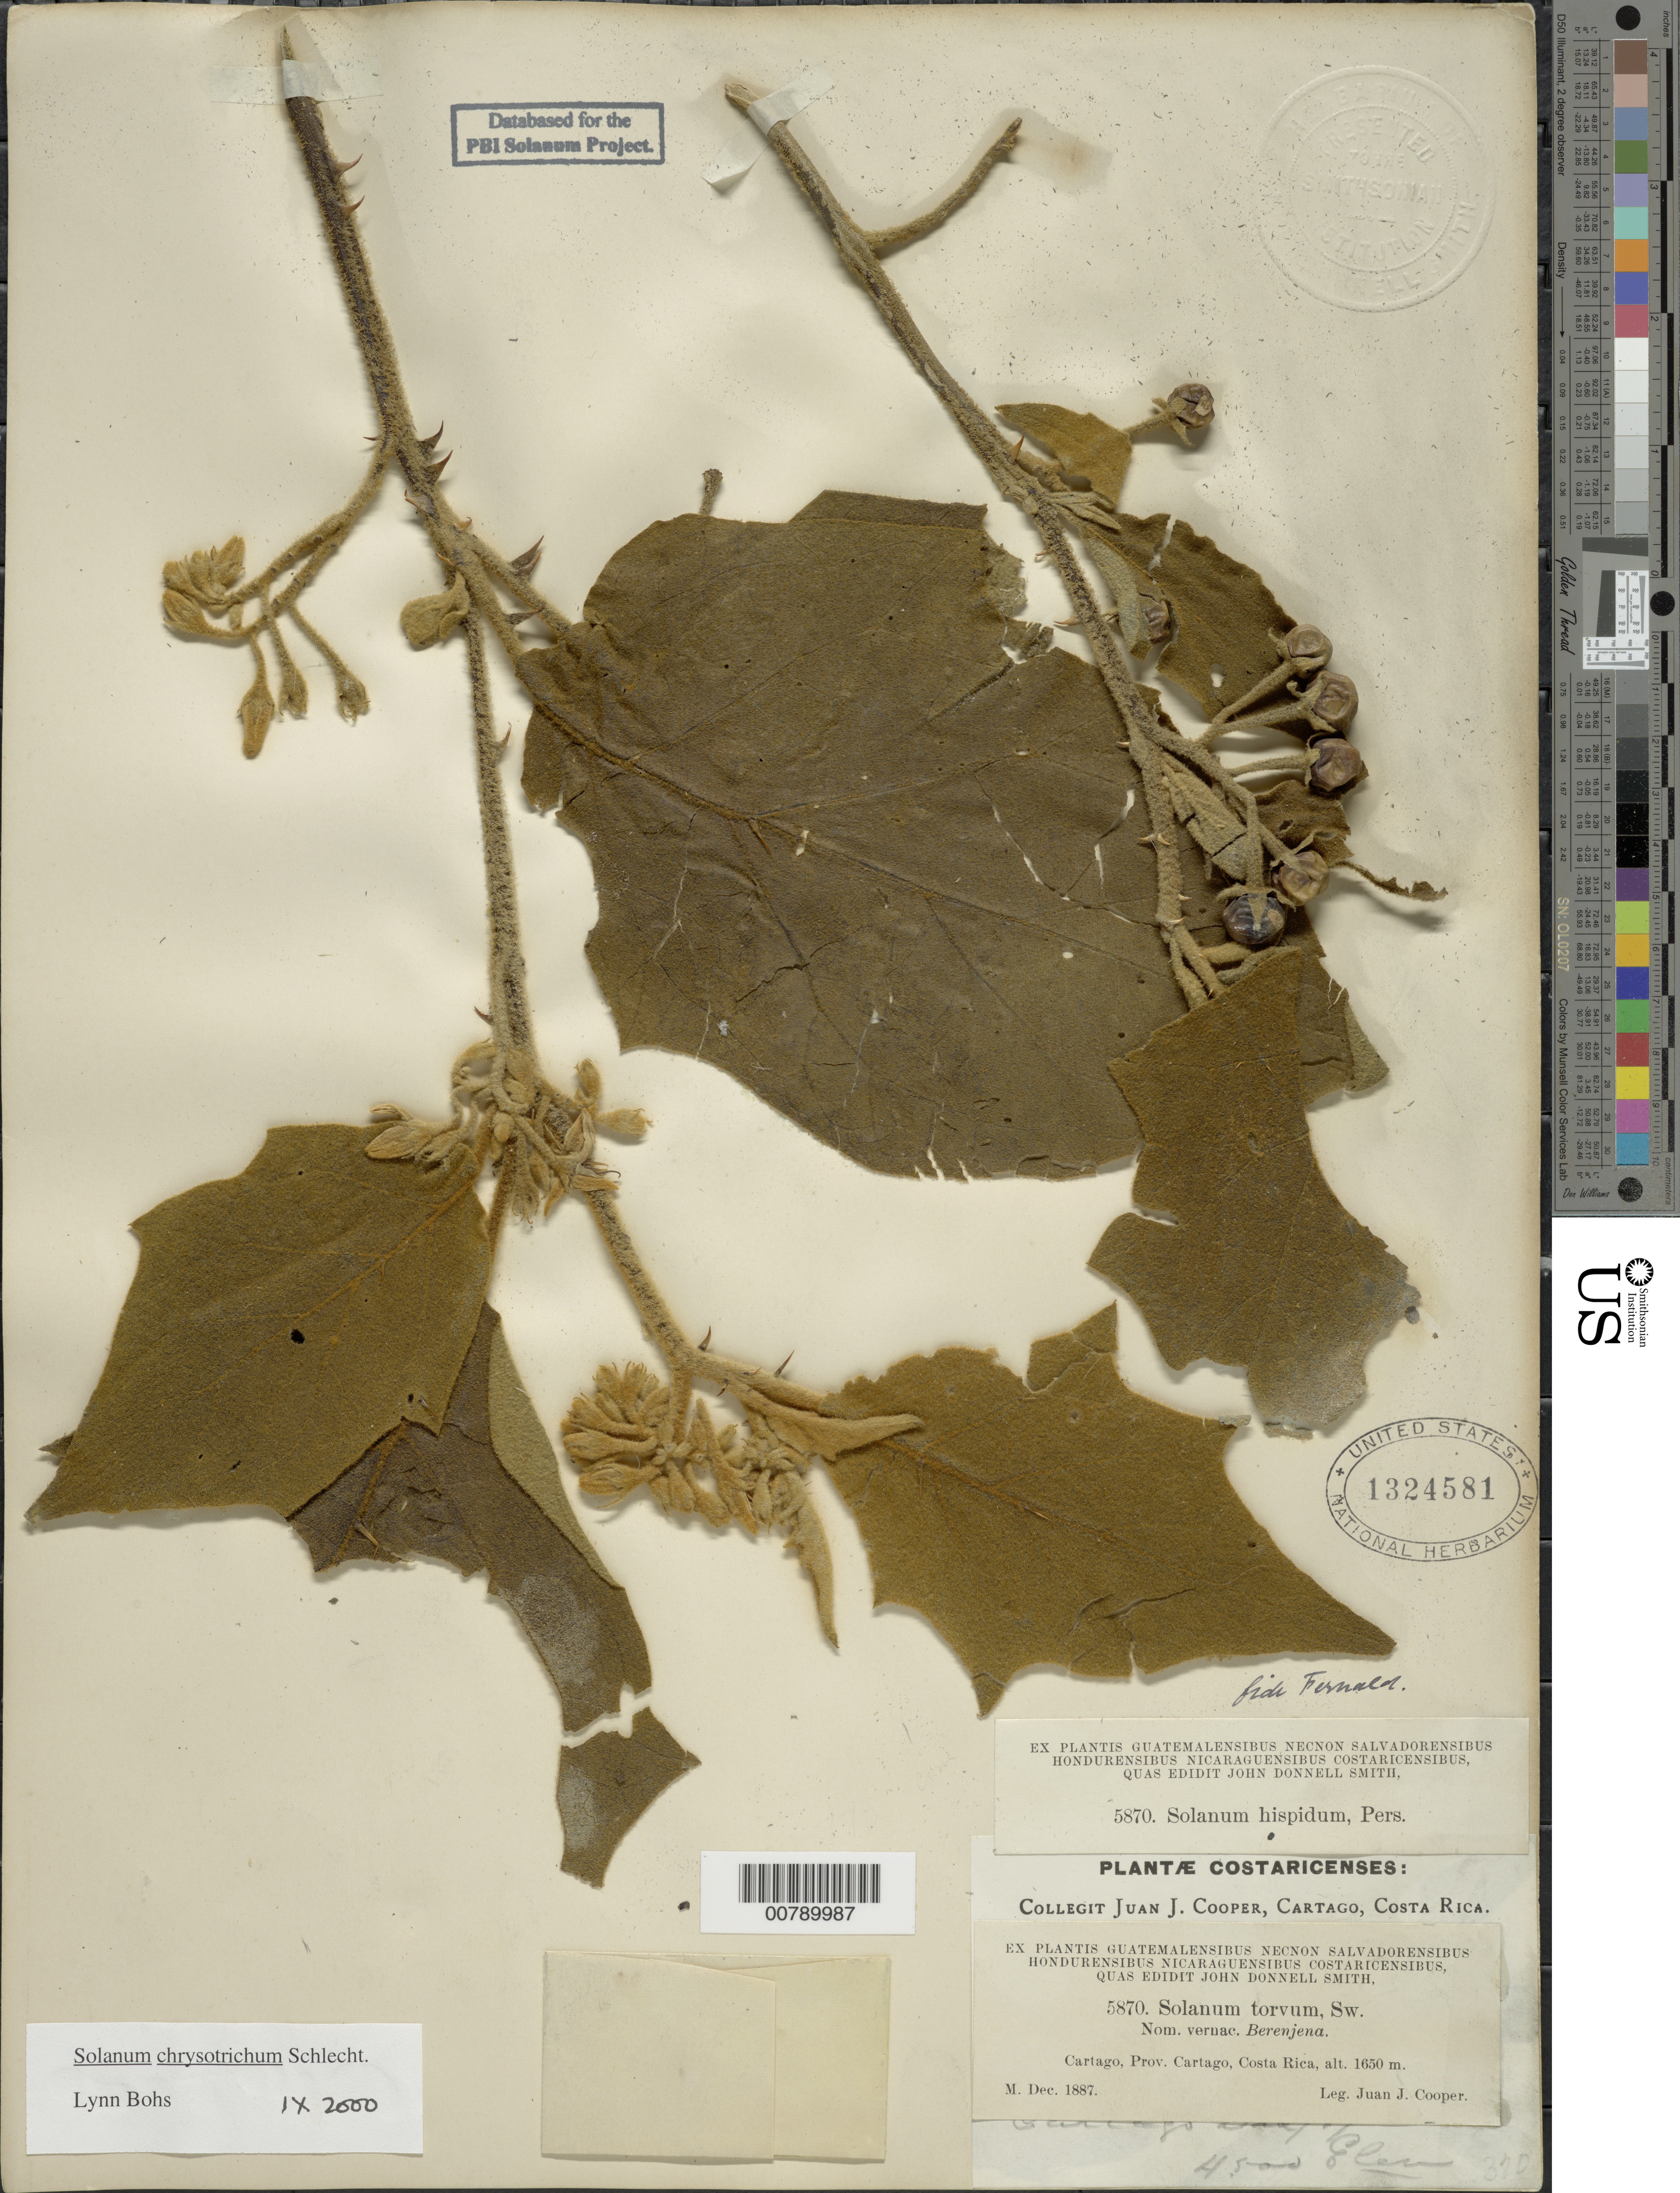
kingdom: Plantae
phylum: Tracheophyta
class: Magnoliopsida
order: Solanales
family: Solanaceae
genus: Solanum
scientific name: Solanum chrysotrichum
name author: Schltdl.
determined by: Bohs, L. A.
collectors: J. J. Cooper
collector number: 5870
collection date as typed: Dec 1887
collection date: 1887-12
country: Costa Rica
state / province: Cartago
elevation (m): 1650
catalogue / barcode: US 1324581